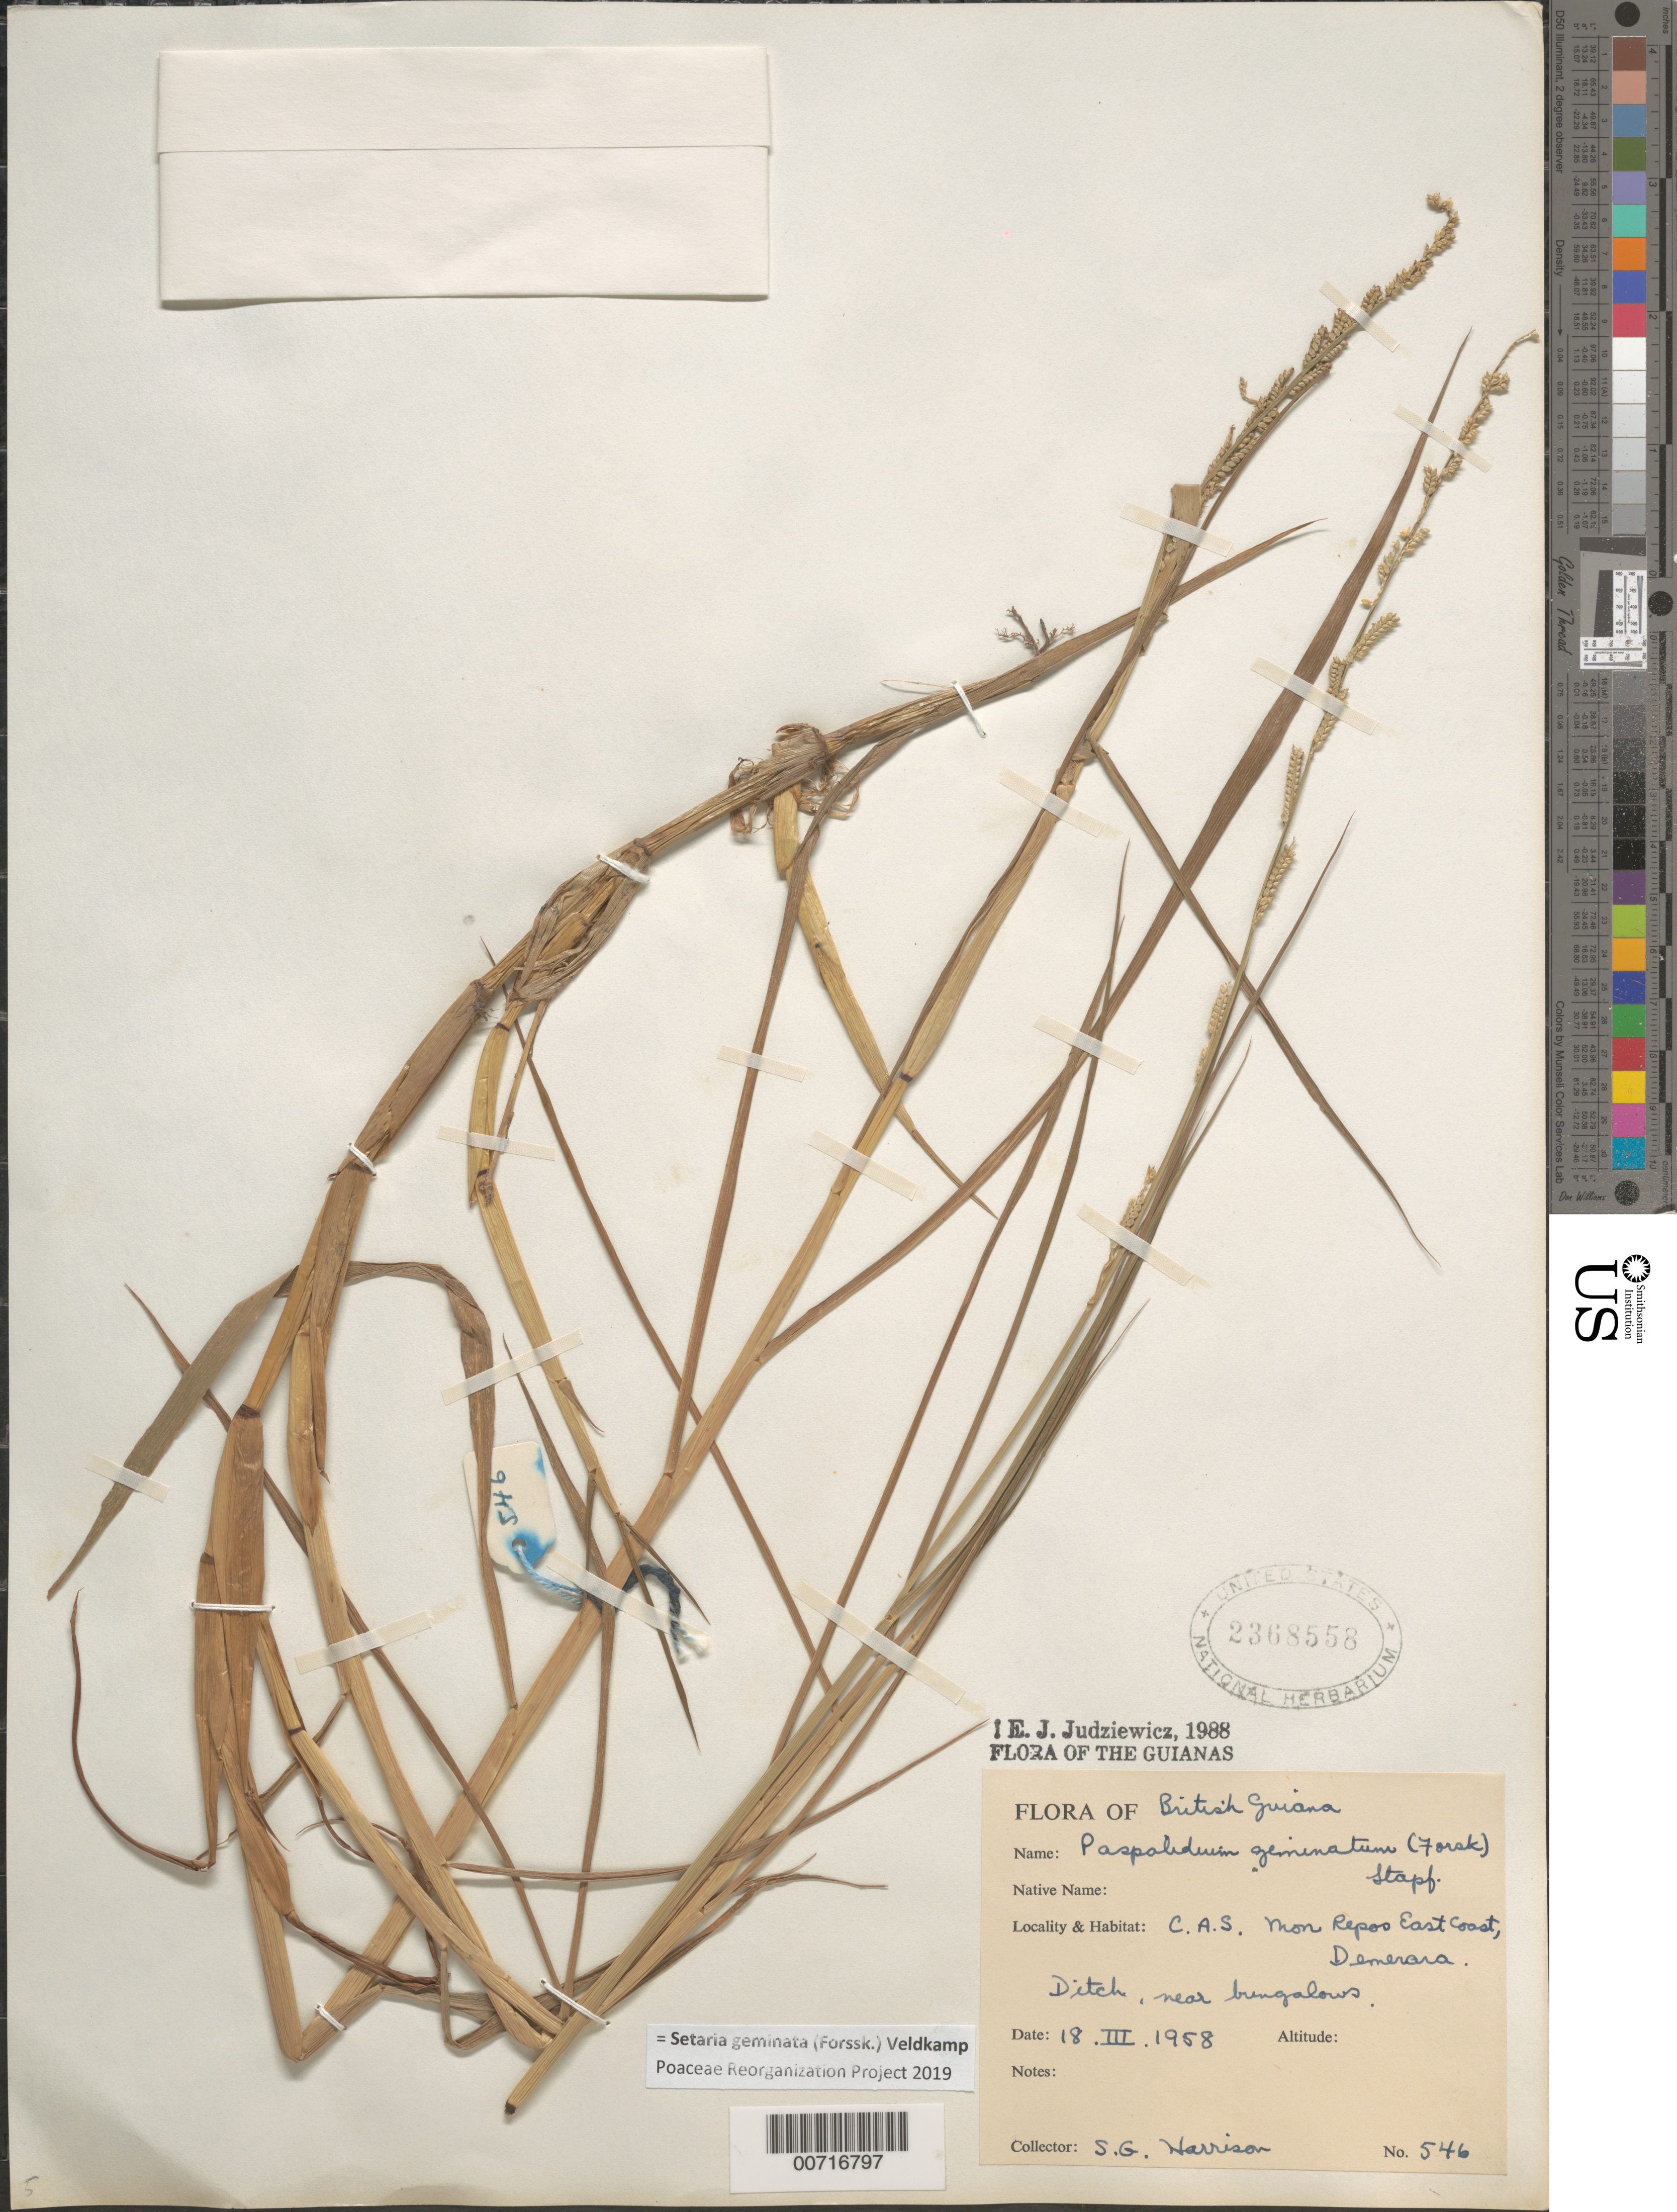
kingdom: Plantae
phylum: Tracheophyta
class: Liliopsida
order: Poales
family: Poaceae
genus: Setaria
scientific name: Setaria geminata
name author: (Forssk.) Veldkamp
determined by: Poaceae Reorganization Project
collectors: S. G. Harrison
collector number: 546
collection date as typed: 18-Mar-58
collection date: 1958-03-18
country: Guyana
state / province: Demerara-Mahaica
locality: C.A.S., Mon Repos, East Coast Demerara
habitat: Ditch, near bungalows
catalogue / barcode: US 2368558